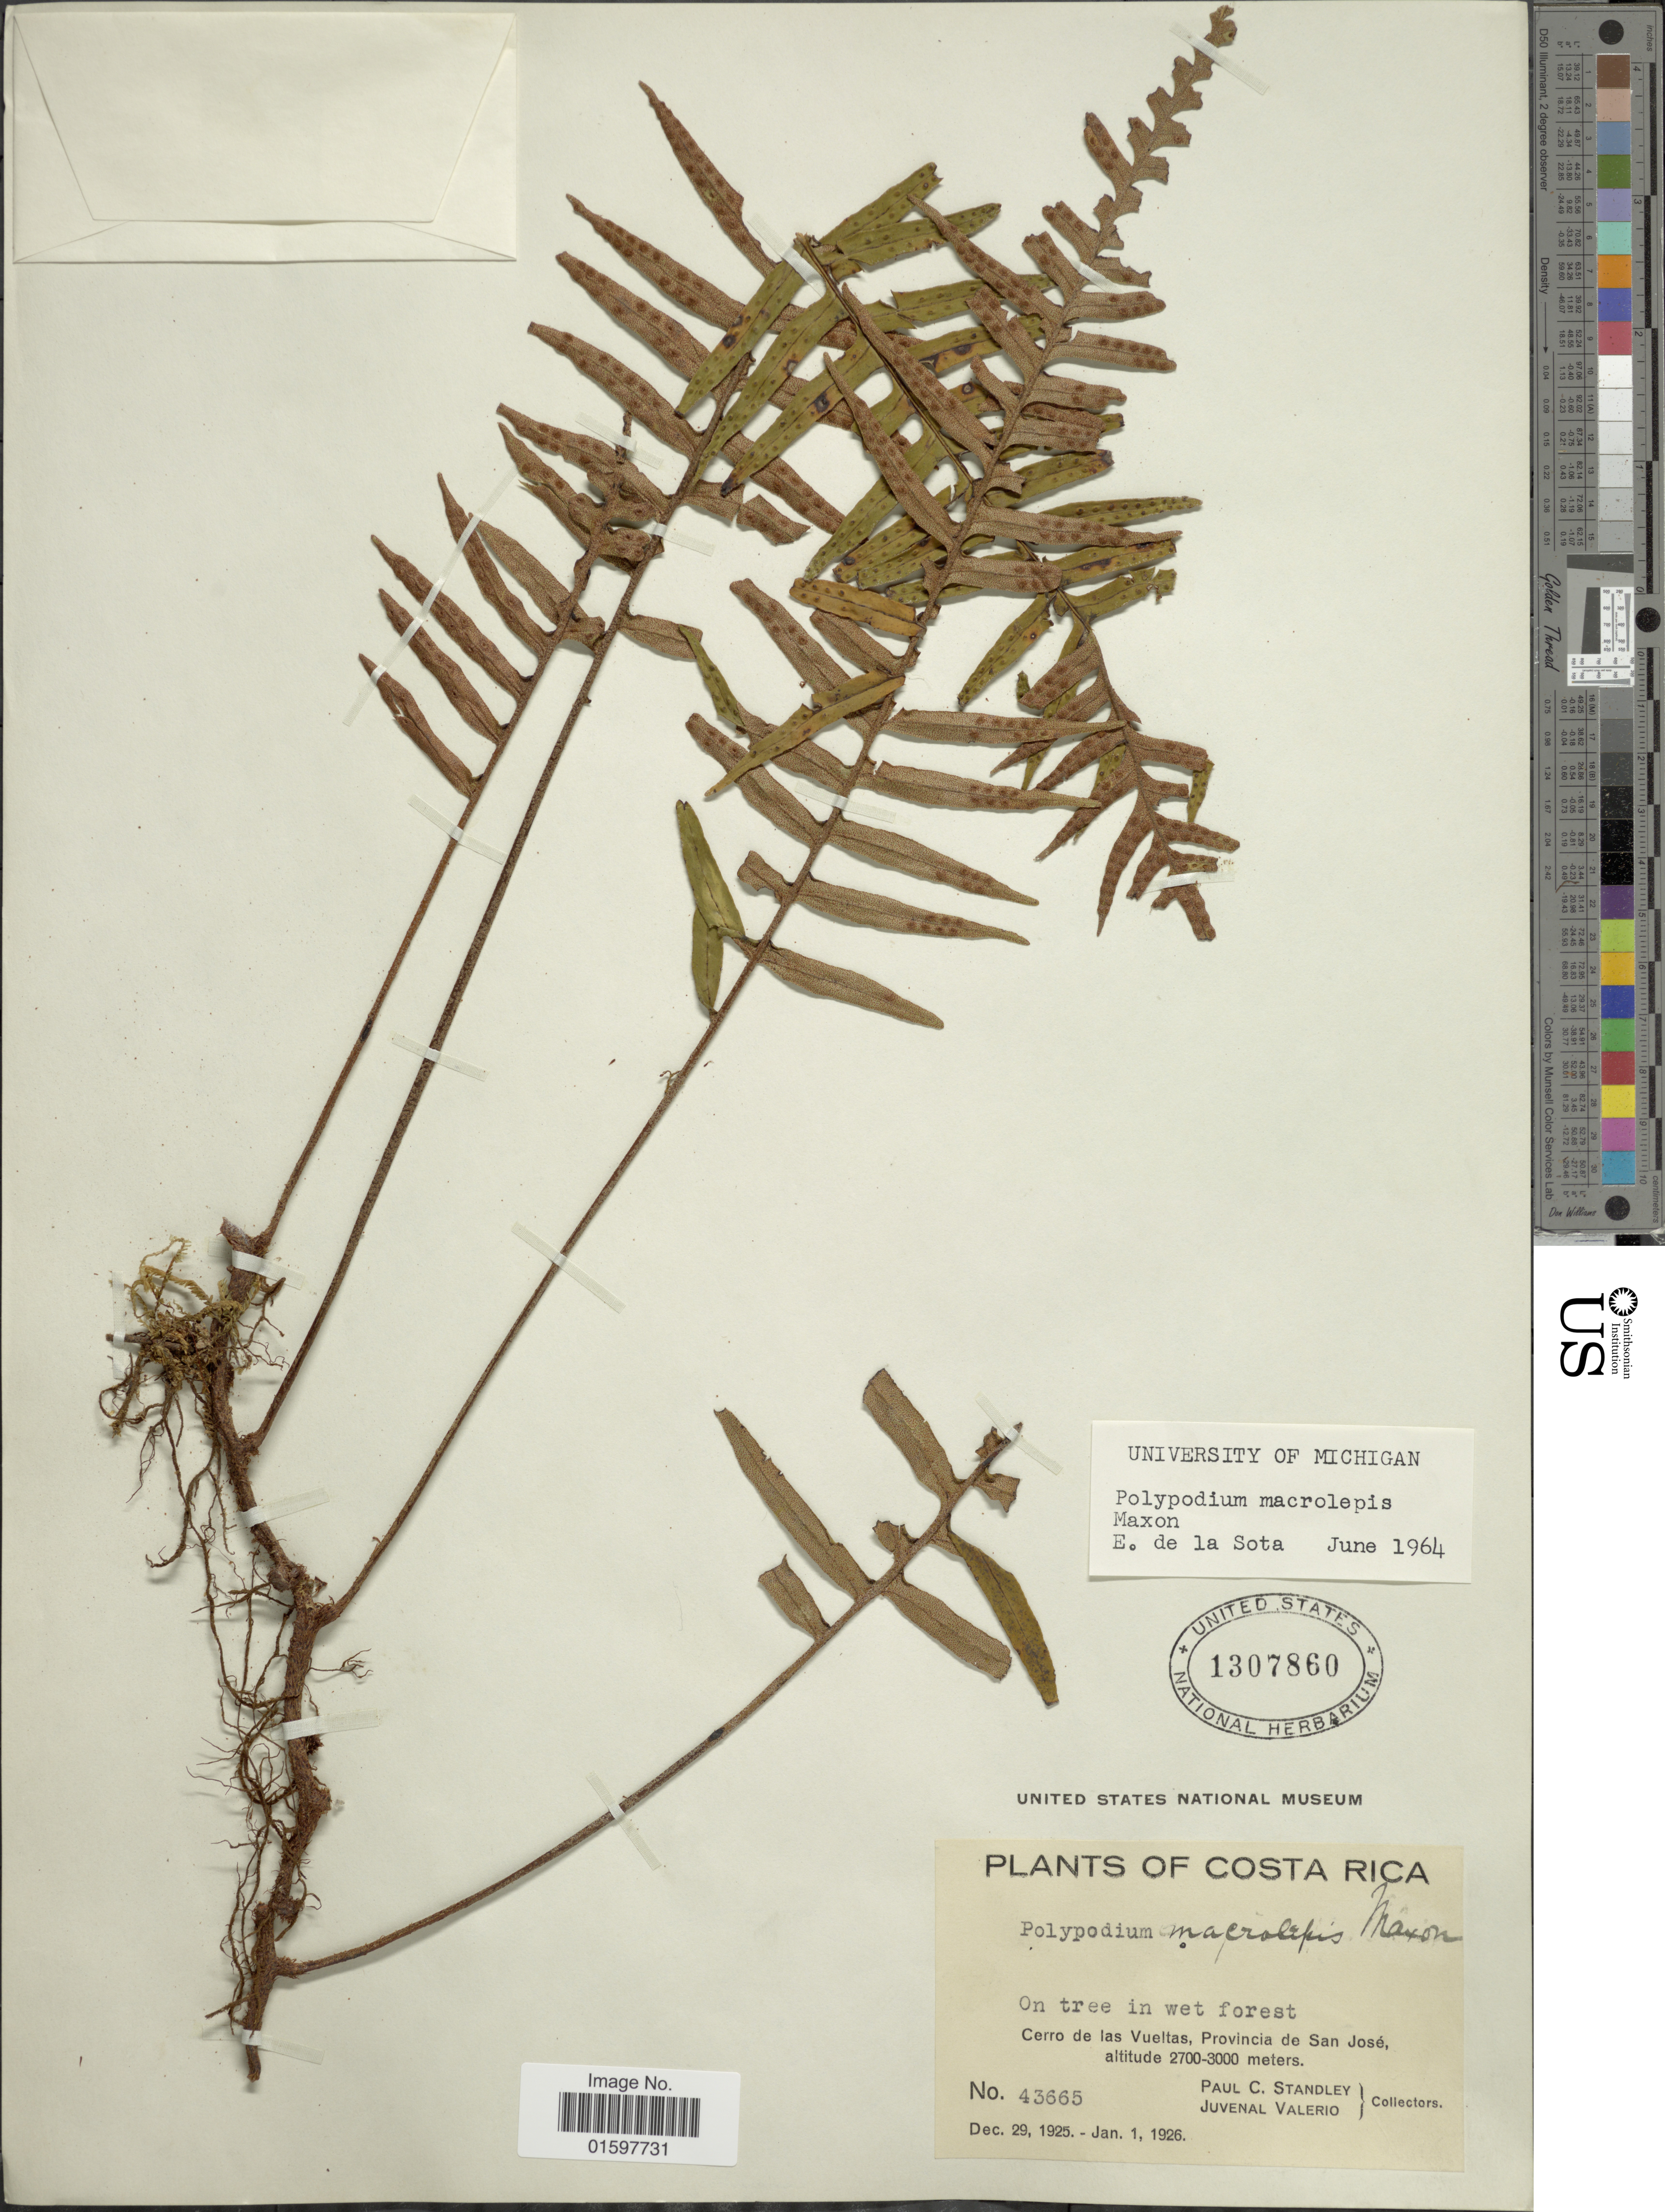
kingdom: Plantae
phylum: Tracheophyta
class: Polypodiopsida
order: Polypodiales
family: Polypodiaceae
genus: Pleopeltis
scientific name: Pleopeltis macrolepis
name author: (Maxon) A.R. Sm. & Tejero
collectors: P. C. Standley & J. Valerio R.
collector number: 43665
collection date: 1925-12-29/1926-01-01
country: Costa Rica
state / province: San José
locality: Cerro de las Vueltas.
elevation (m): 2700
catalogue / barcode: US 1307860